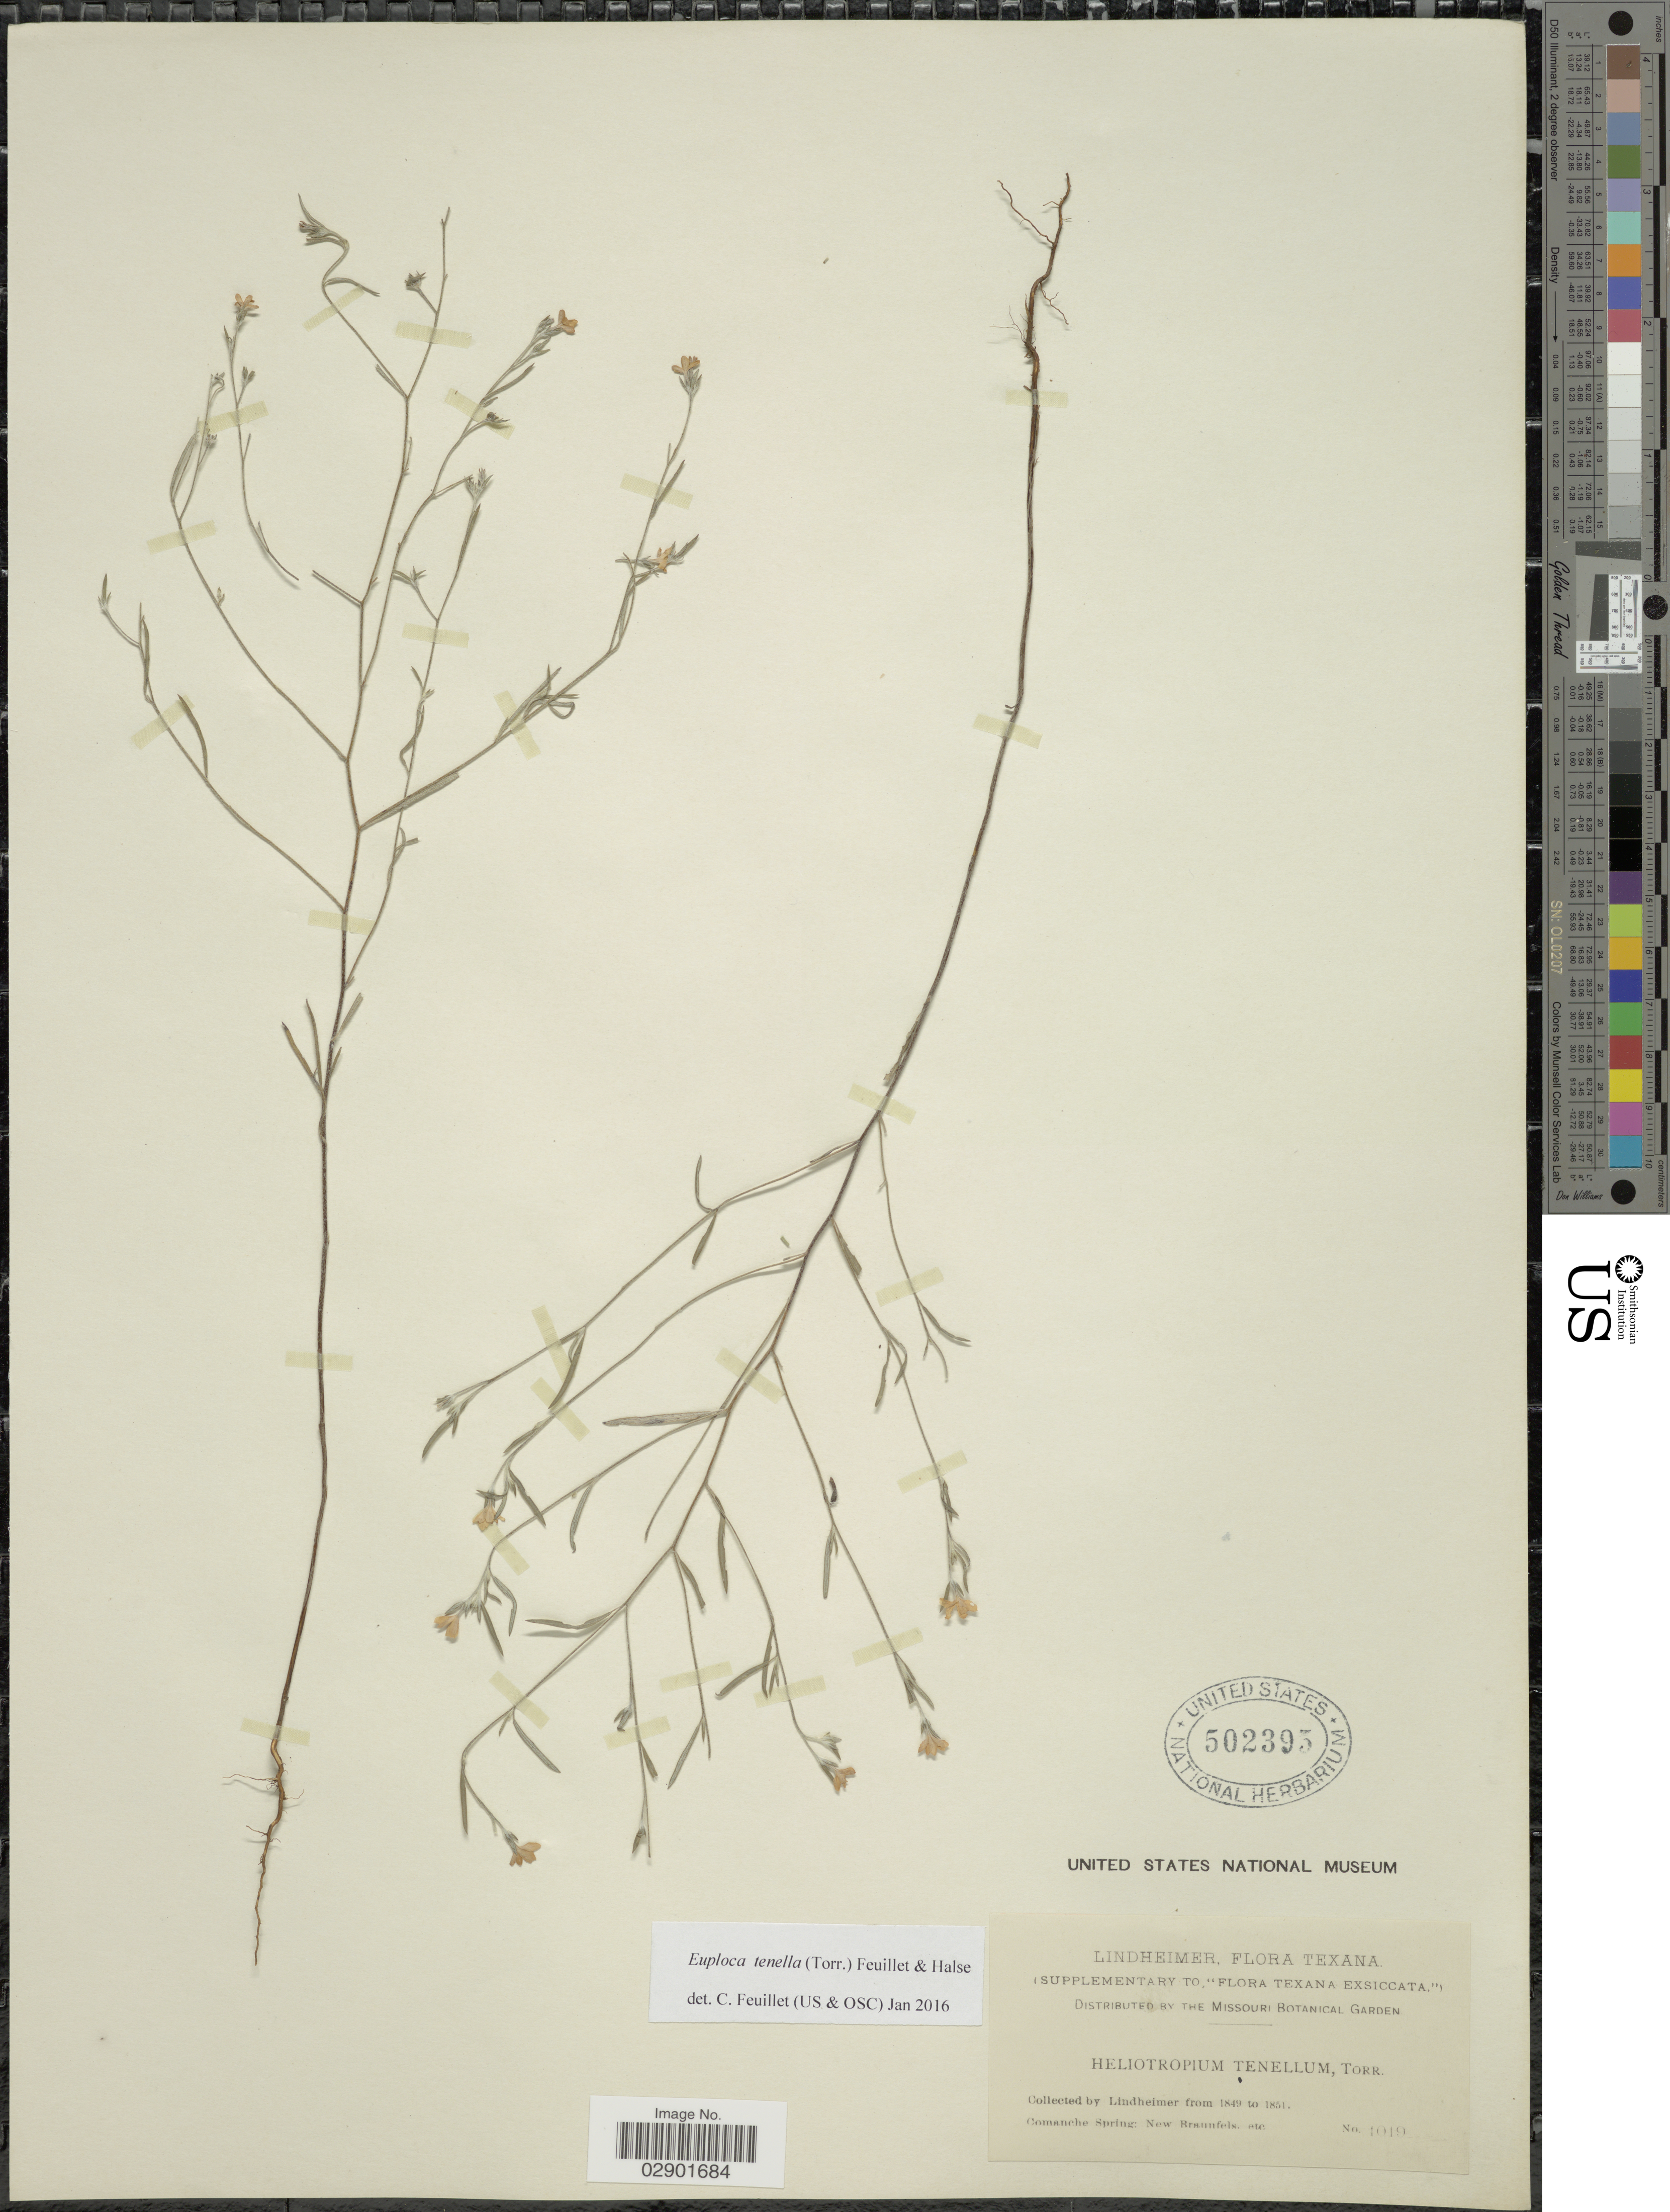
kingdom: Plantae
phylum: Tracheophyta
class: Magnoliopsida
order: Boraginales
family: Heliotropiaceae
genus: Euploca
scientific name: Euploca tenella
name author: (Torr.) Feuillet & Halse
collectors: -. Lindheimer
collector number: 1019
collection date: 1849/1851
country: United States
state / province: Texas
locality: Comanche Spring: New Braunfels, etc.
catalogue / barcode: US 502395